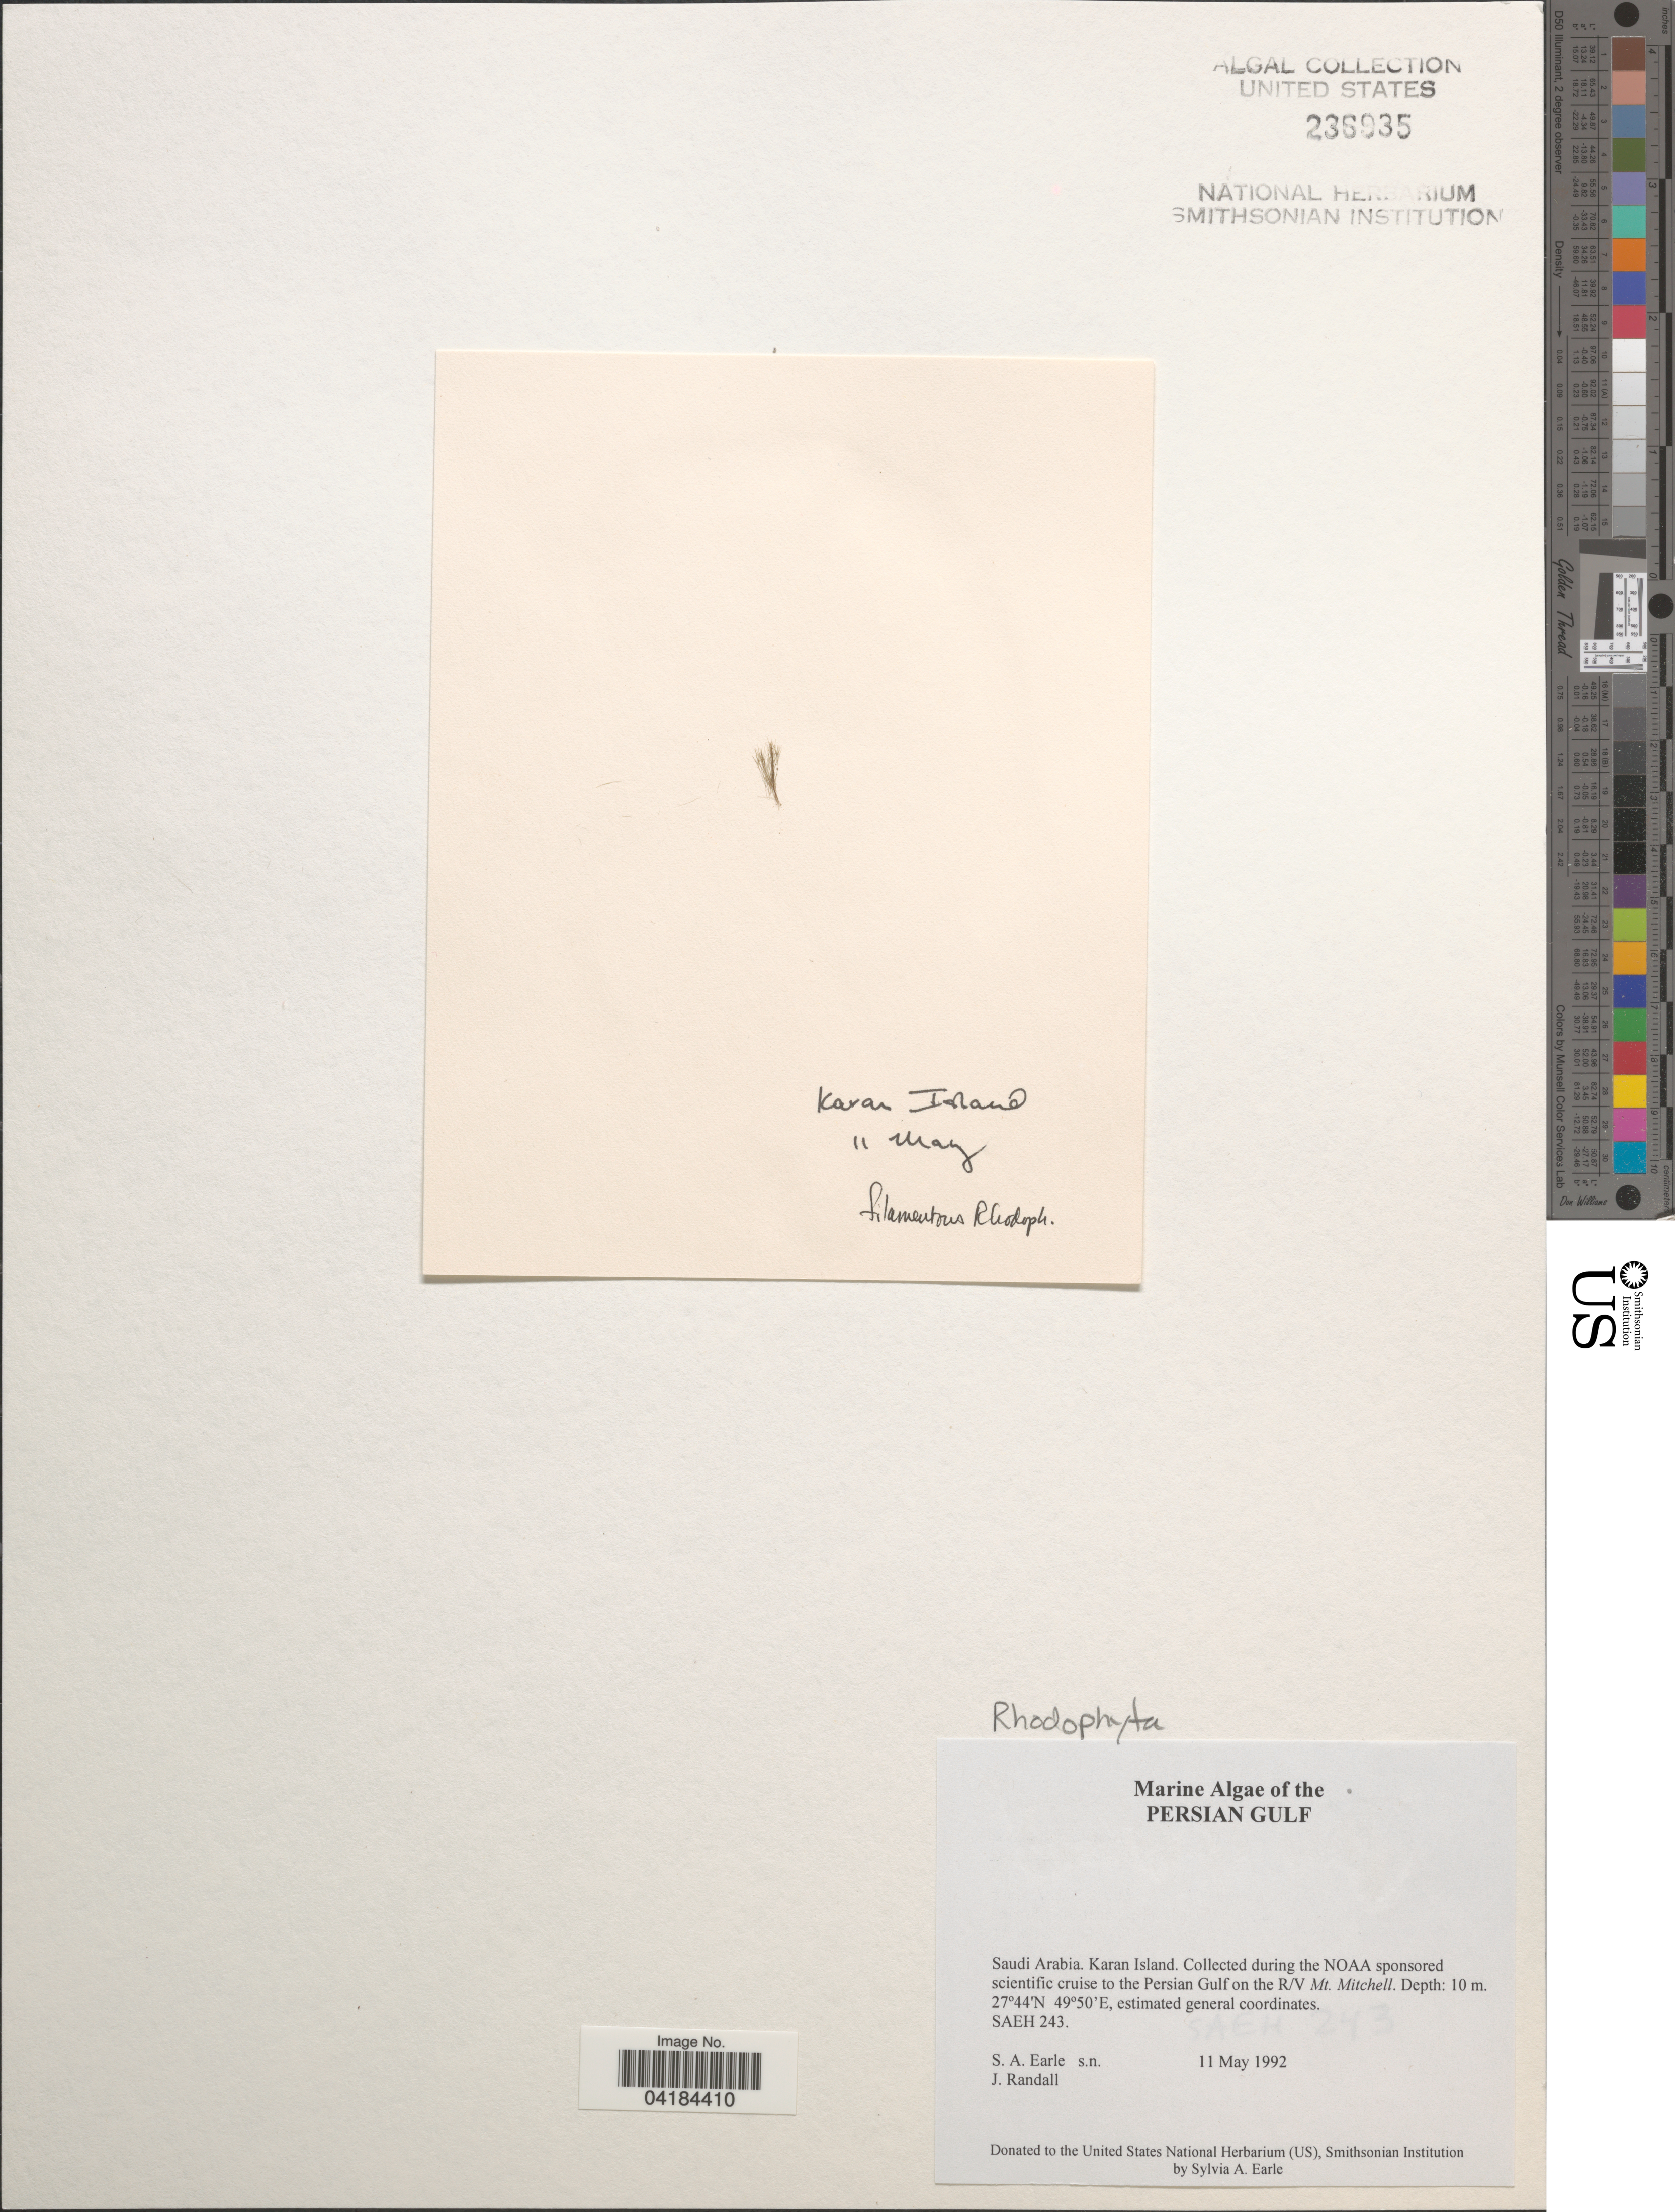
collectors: S. A. Earle & J. Randall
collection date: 1992-05-11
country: Saudi Arabia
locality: Persian Gulf. Karan Island. Collected during the NOAA sponsored scientific cruise to the Persian Gulf on the R/V Mt. Mitchell. SAEH 243.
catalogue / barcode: US 236935